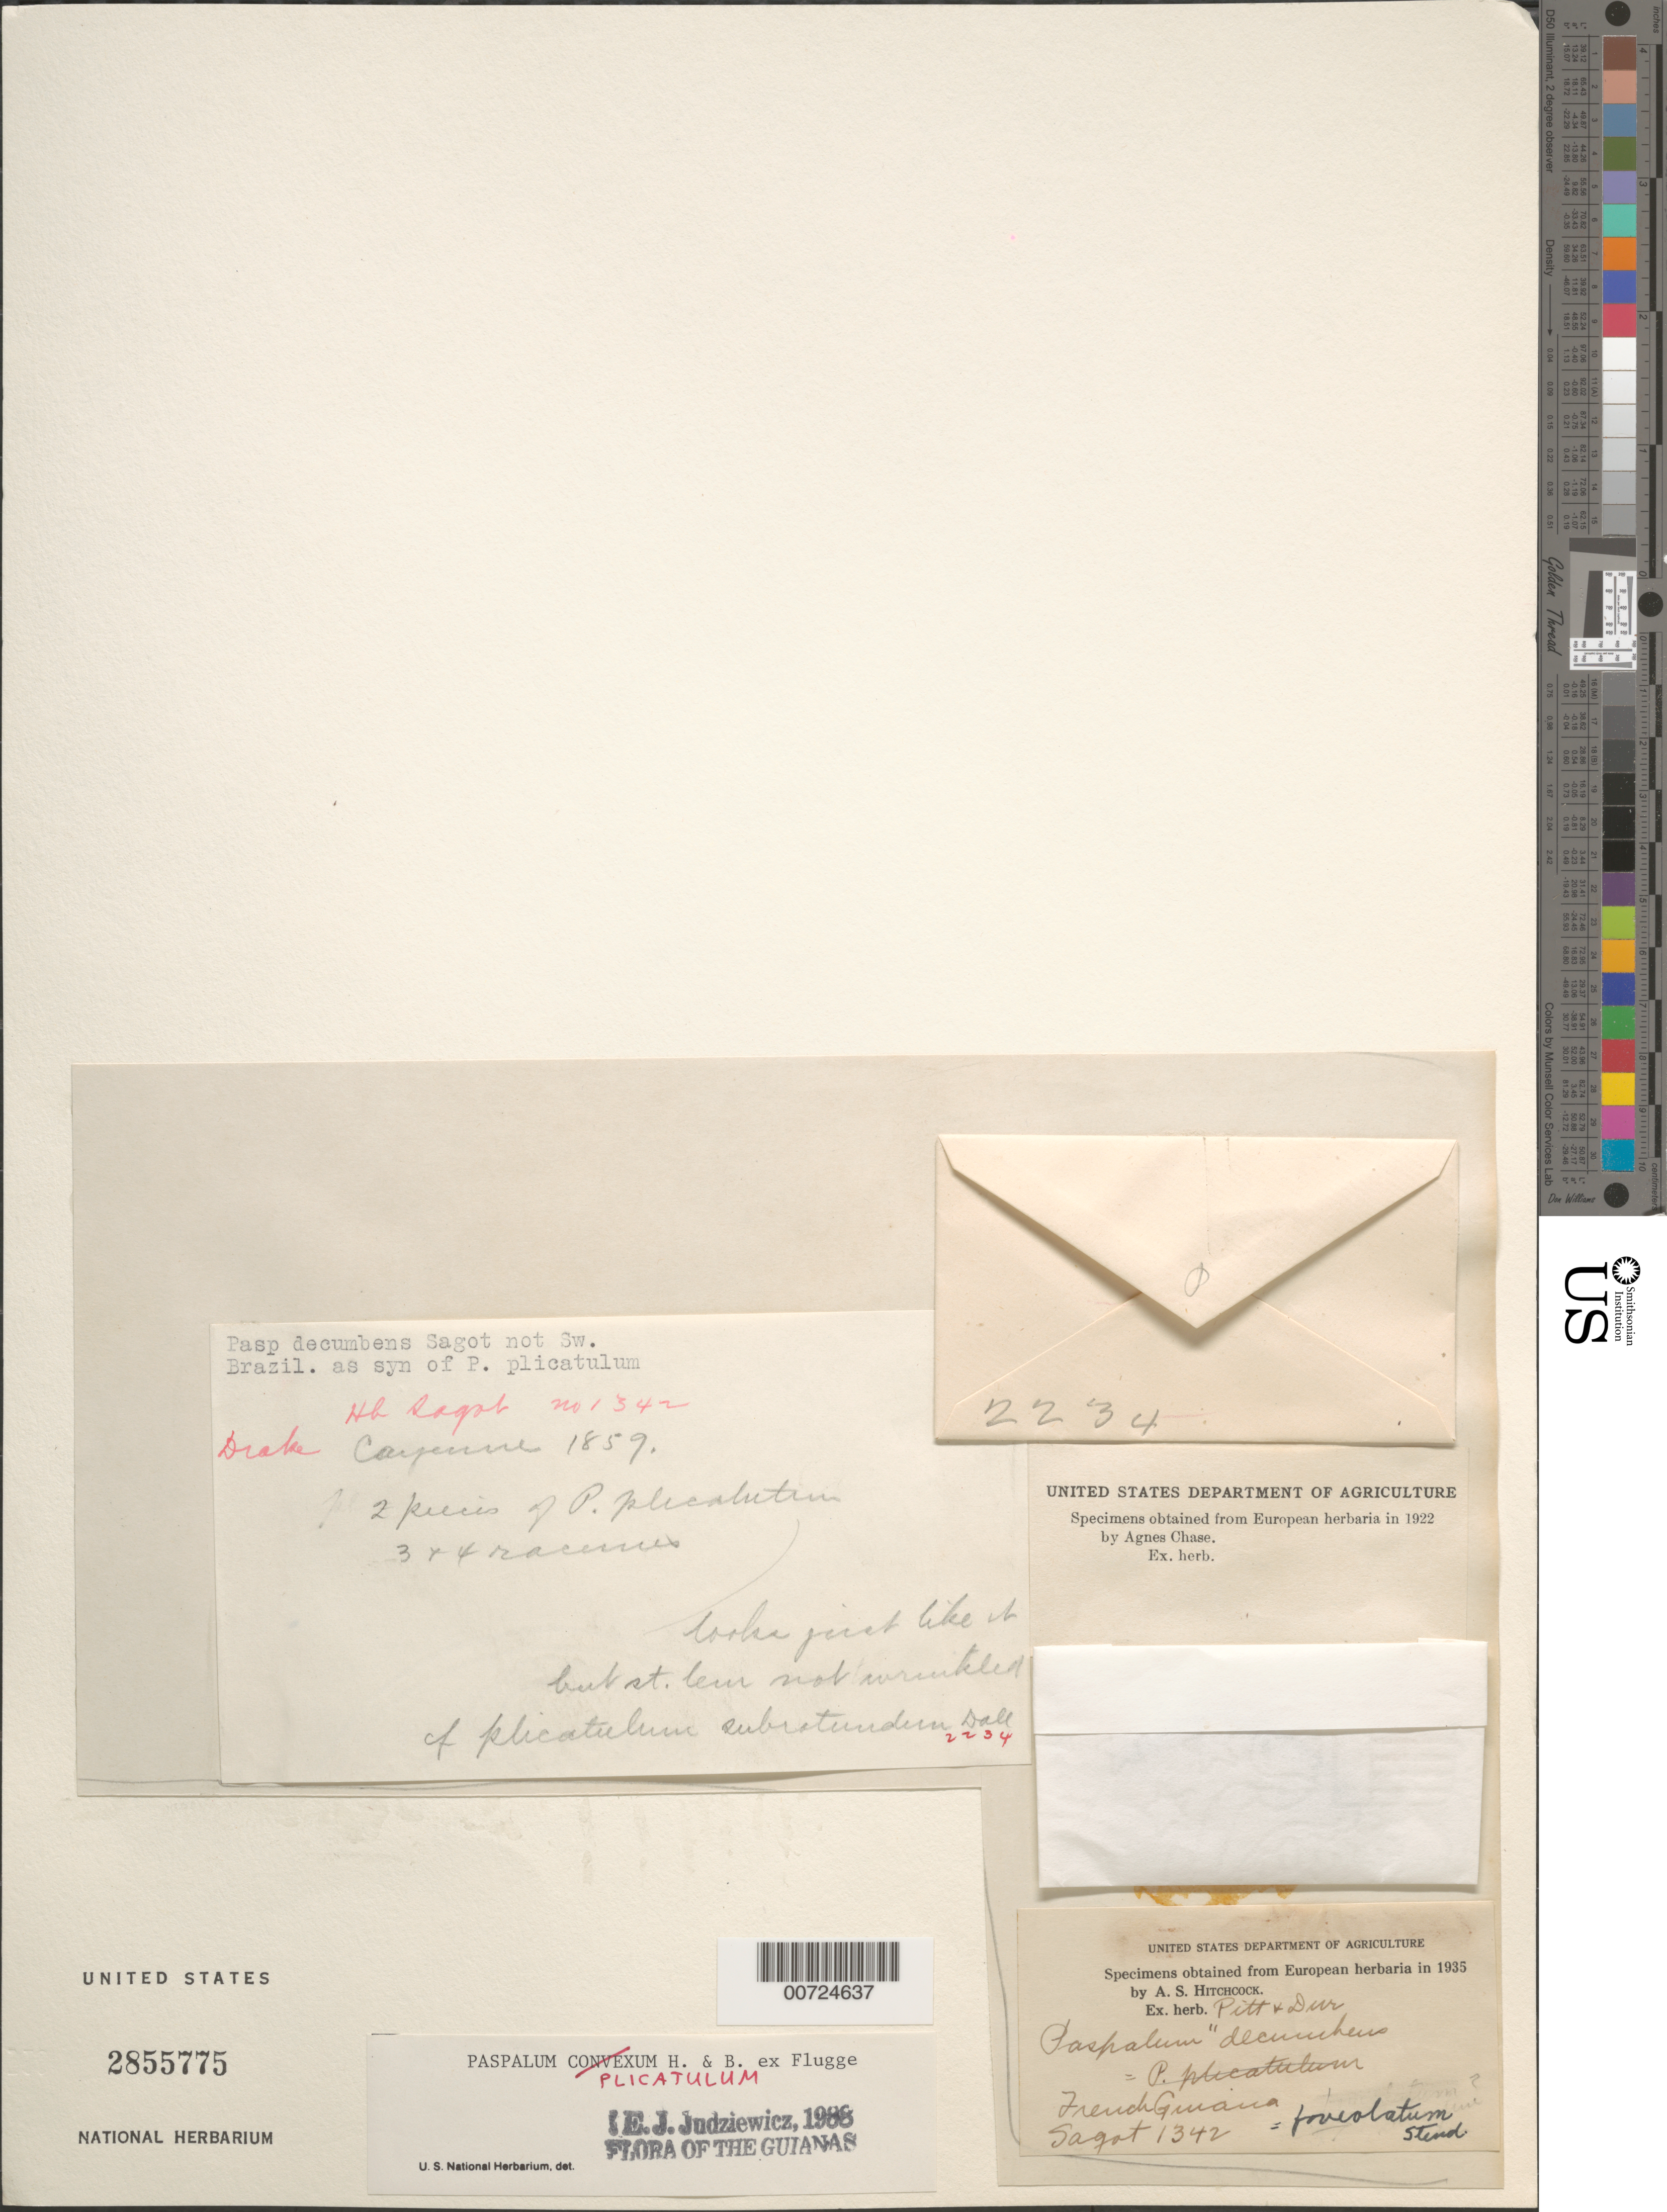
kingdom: Plantae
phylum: Tracheophyta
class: Liliopsida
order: Poales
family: Poaceae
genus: Paspalum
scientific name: Paspalum plicatulum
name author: Michx.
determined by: Judziewicz, E. J.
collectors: P. A. Sagot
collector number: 1342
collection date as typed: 1859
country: French Guiana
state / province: Cayenne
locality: Cayenne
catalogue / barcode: US 2855775